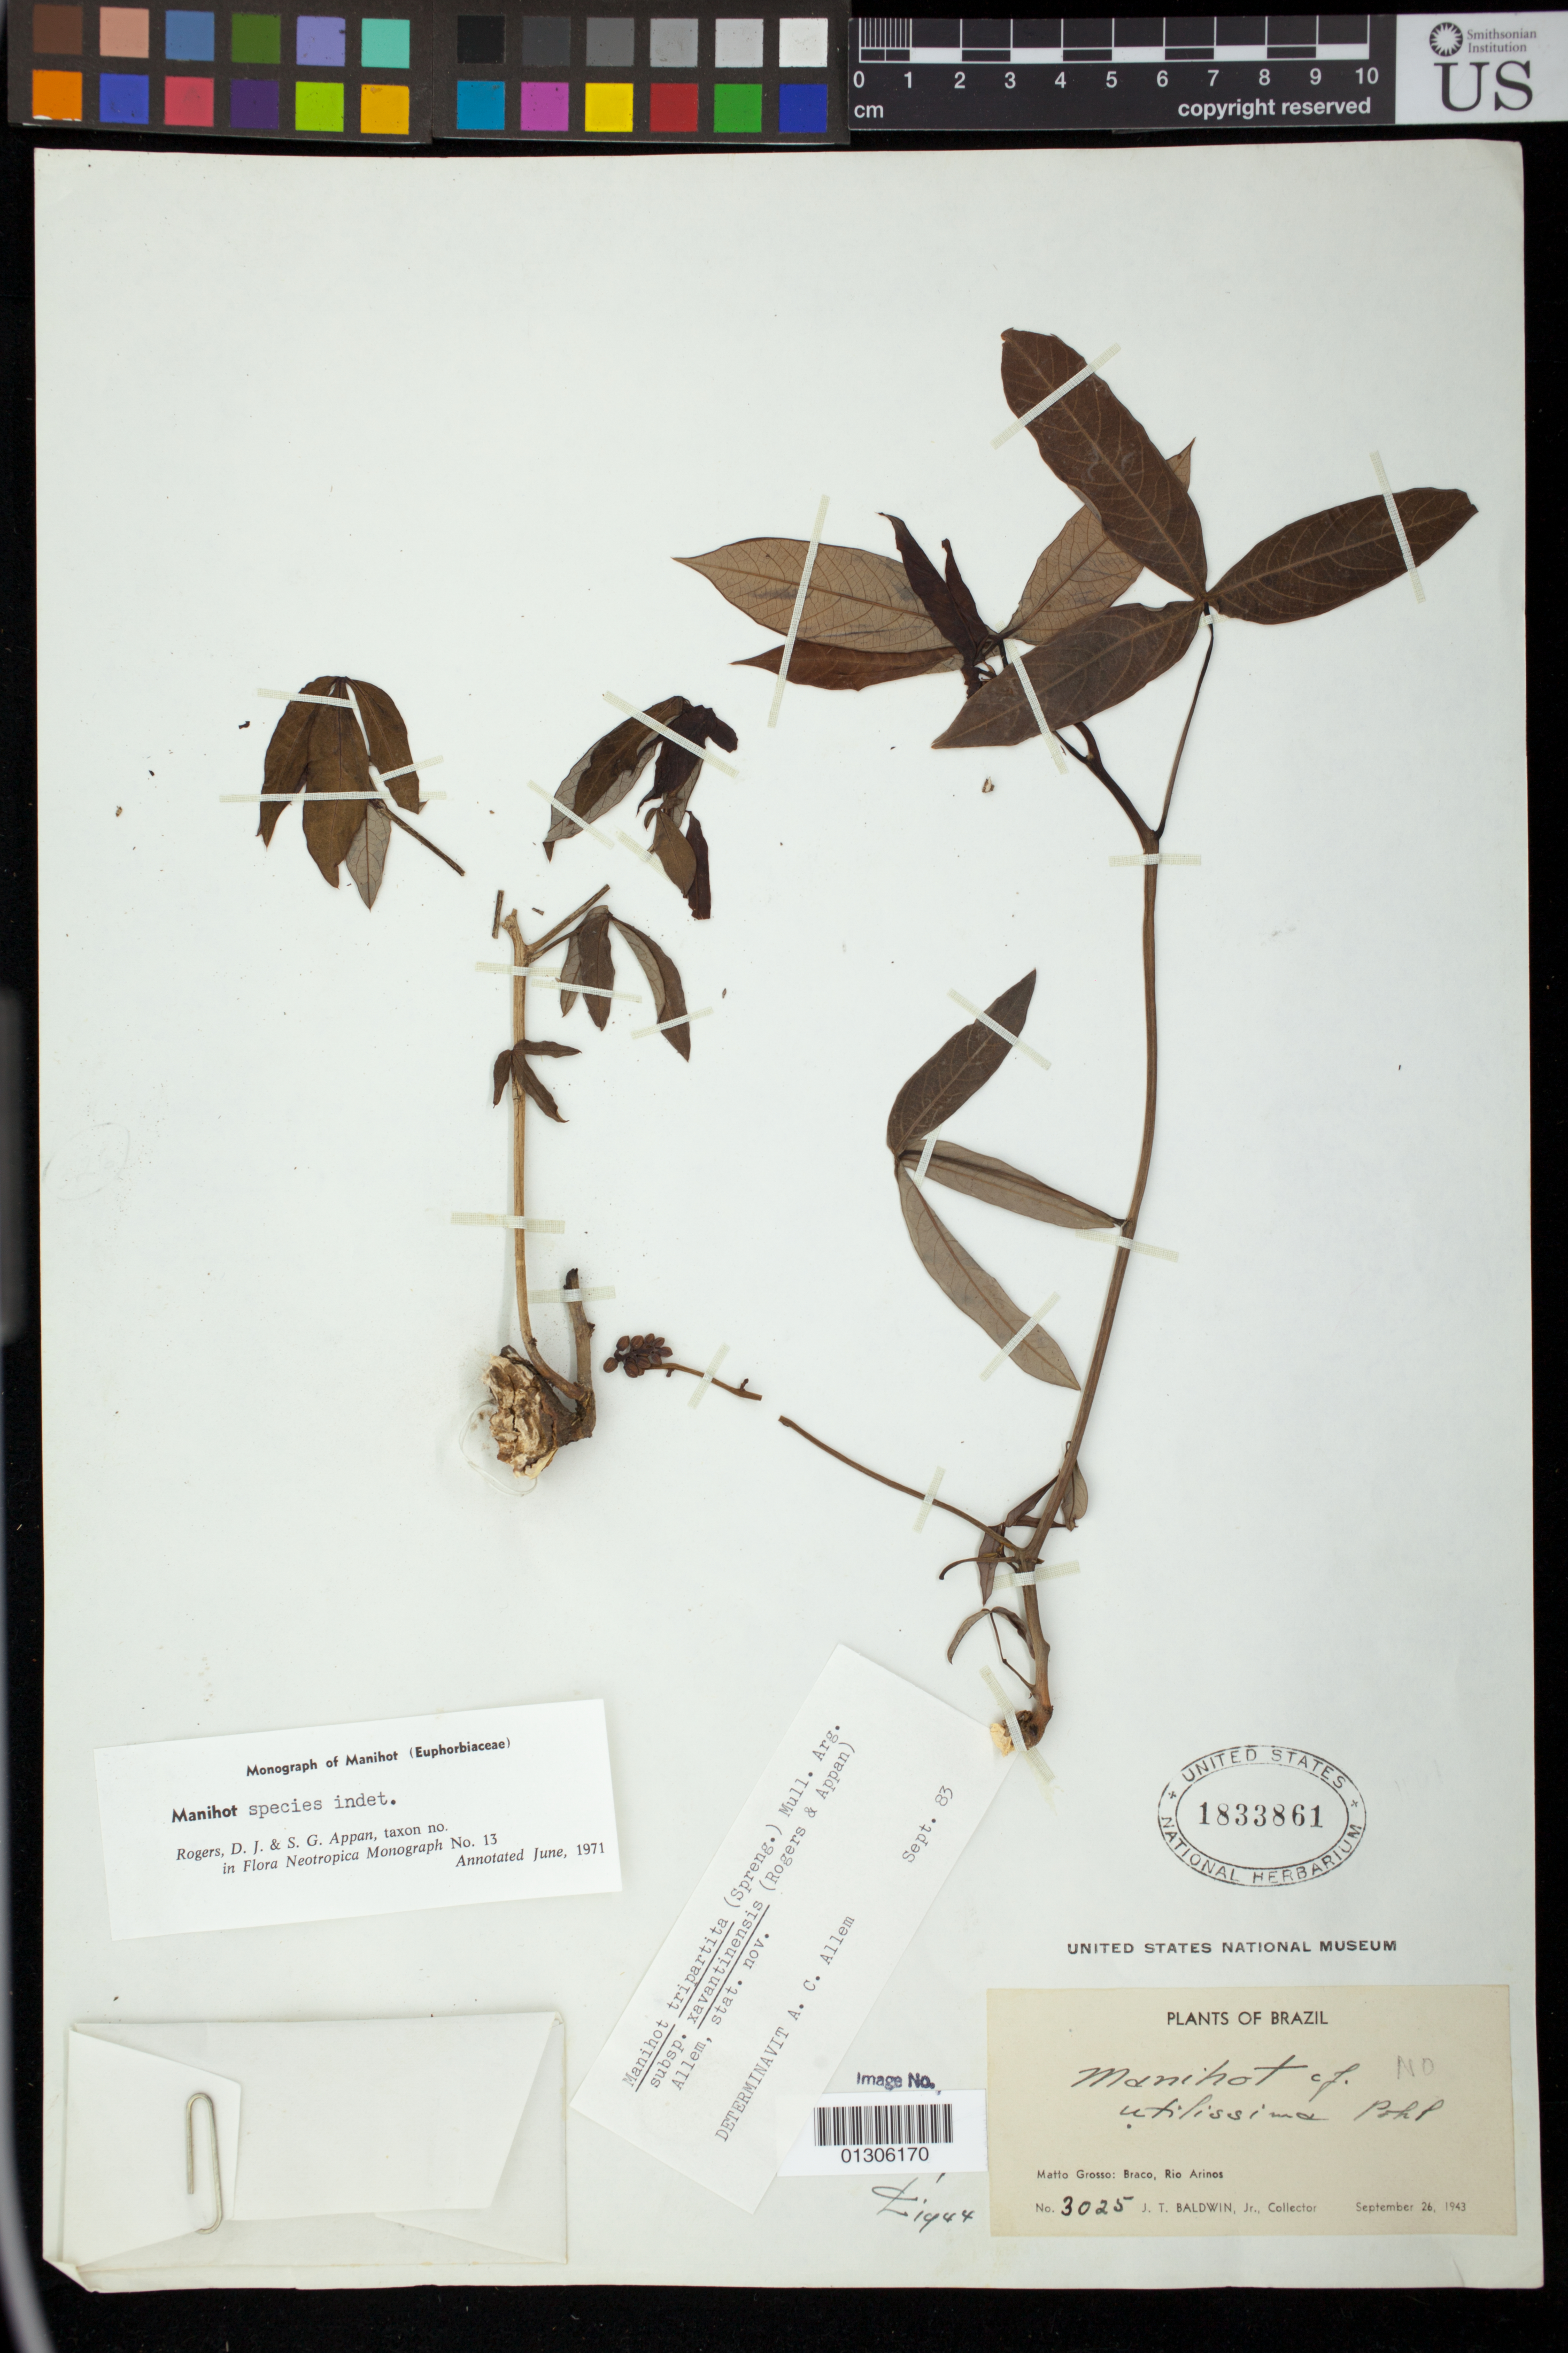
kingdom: Plantae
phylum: Tracheophyta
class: Magnoliopsida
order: Malpighiales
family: Euphorbiaceae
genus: Manihot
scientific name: Manihot xavantinensis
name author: D.J. Rogers & Appan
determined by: Mendoza, M.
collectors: J. T. Baldwin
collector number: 3025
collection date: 1943-09-26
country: Brazil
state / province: Mato Grosso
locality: Braco, Rio Arinos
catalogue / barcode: US 1833861